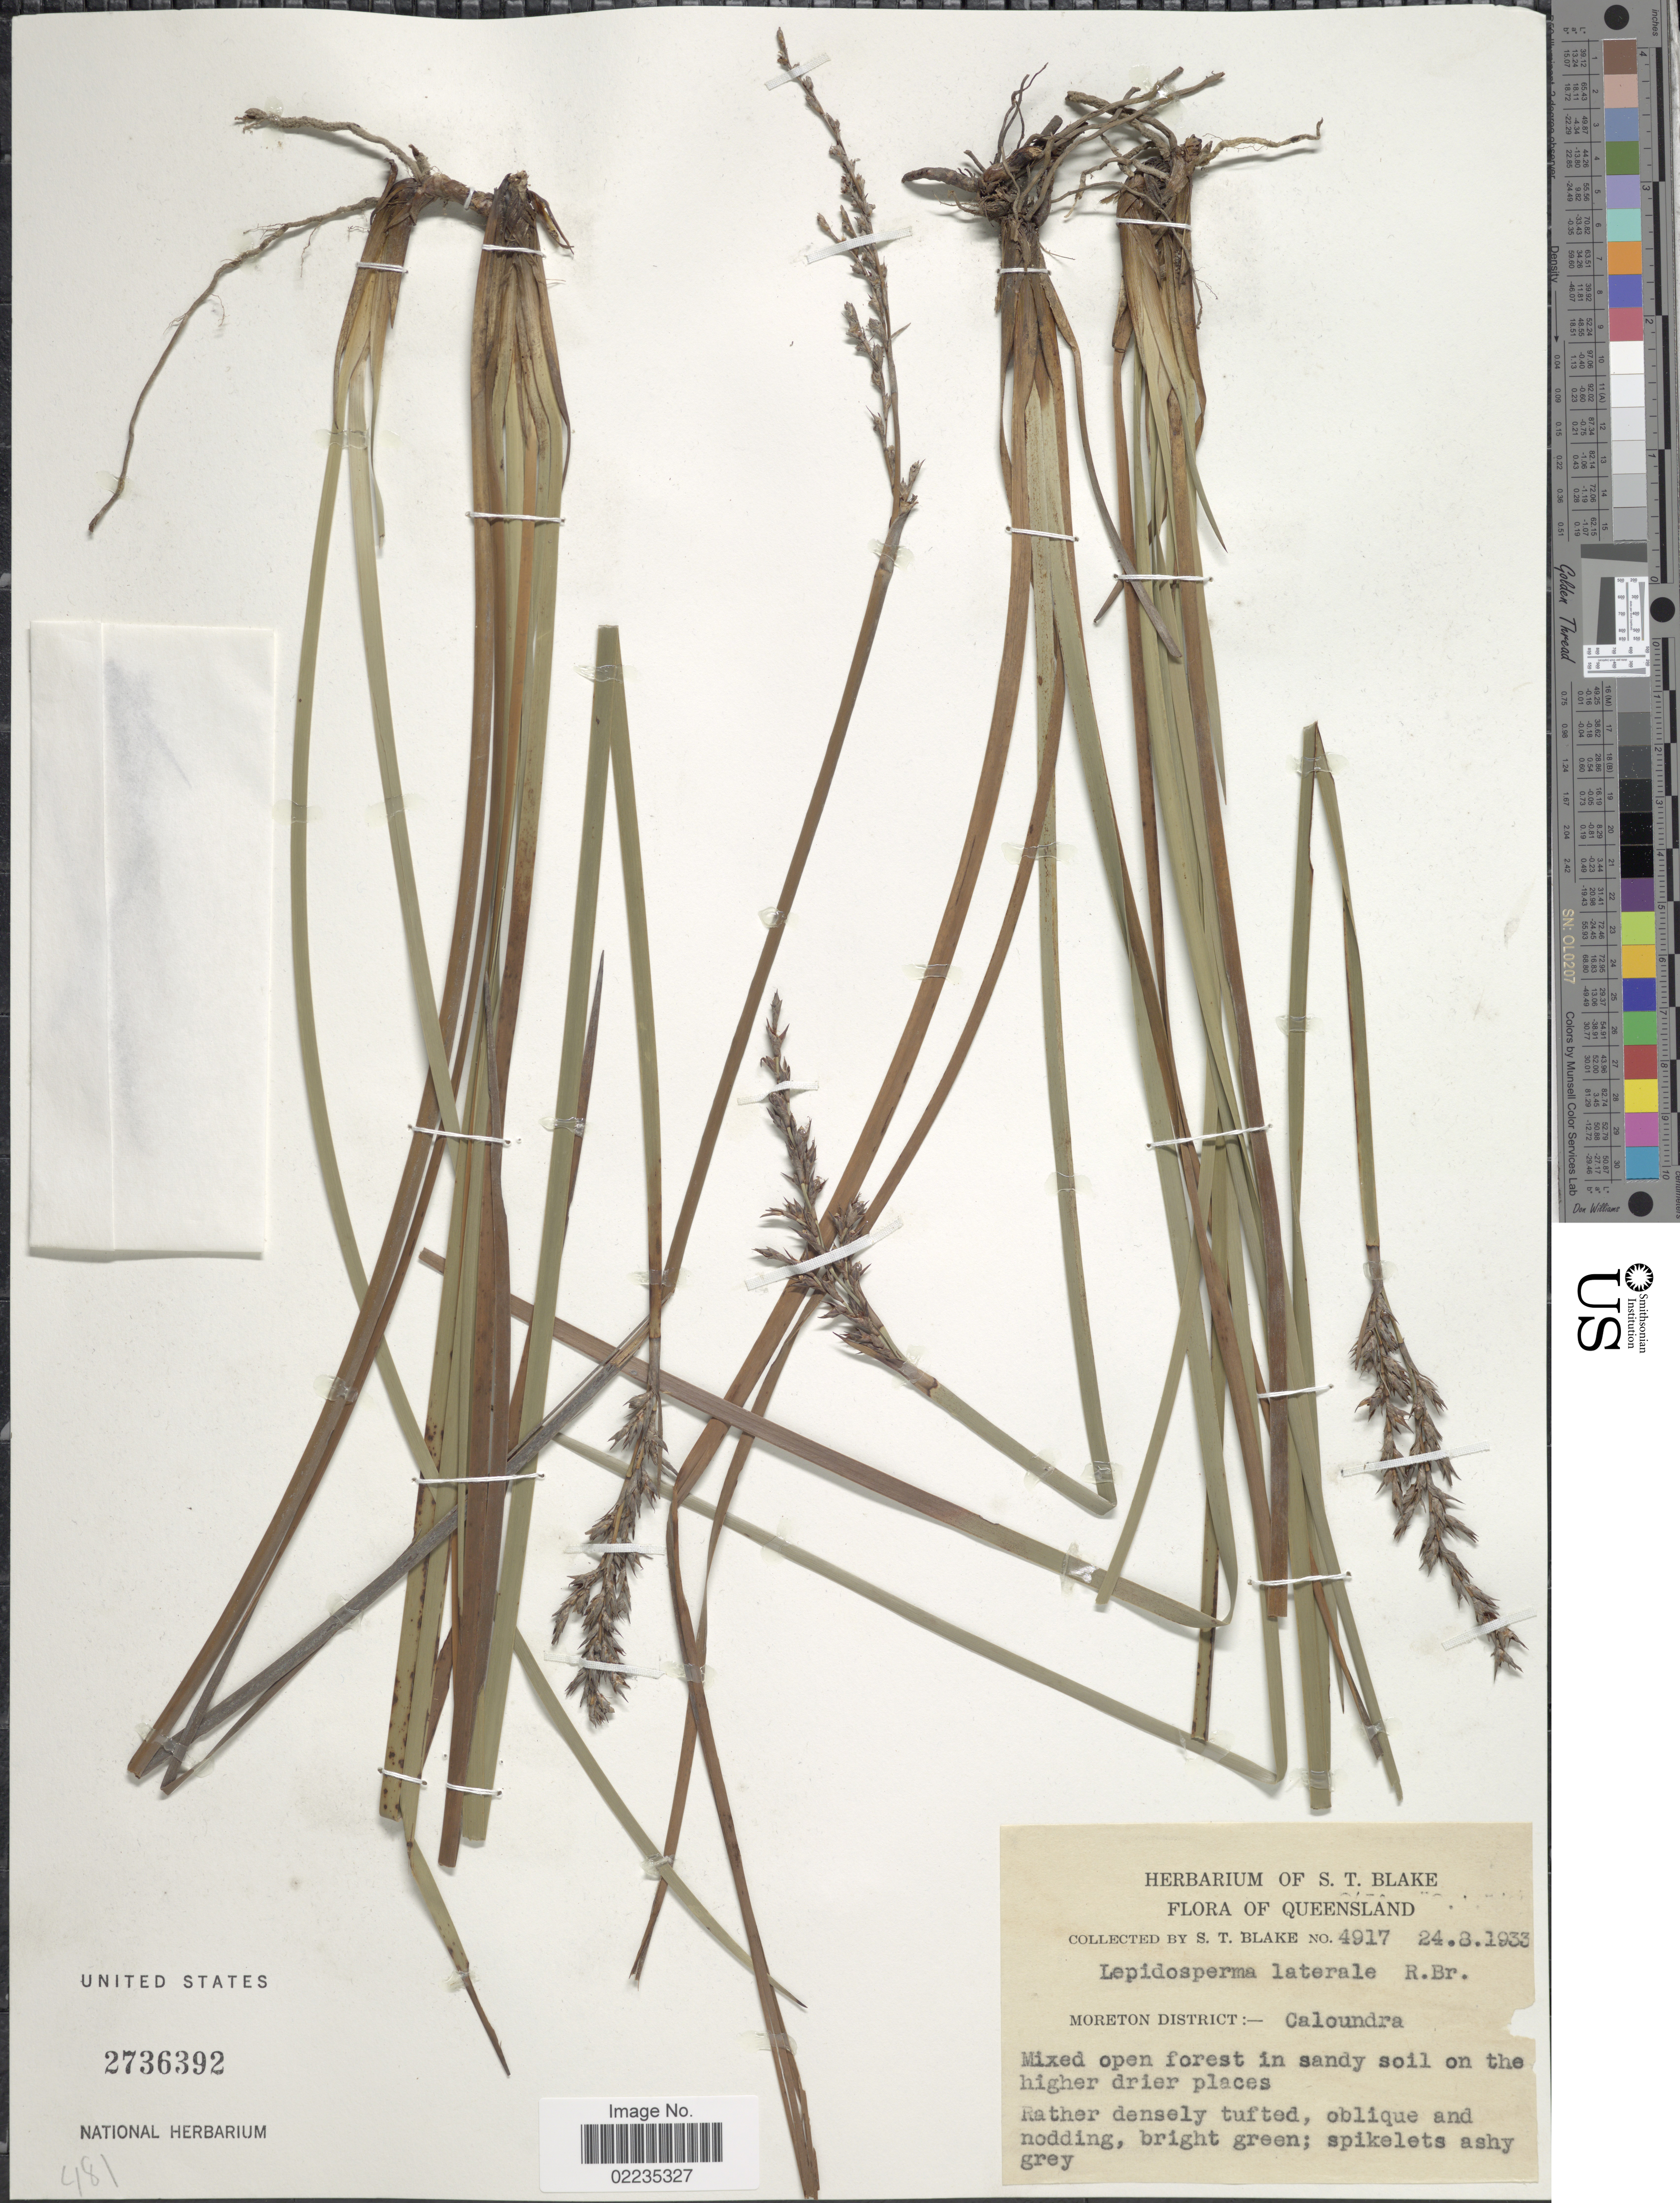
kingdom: Plantae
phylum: Tracheophyta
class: Liliopsida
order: Poales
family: Cyperaceae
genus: Lepidosperma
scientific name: Lepidosperma laterale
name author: R. Br.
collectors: S. T. Blake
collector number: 4917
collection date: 1933-08-24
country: Australia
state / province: Queensland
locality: Moreton District: Caloundra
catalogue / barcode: US 2736392